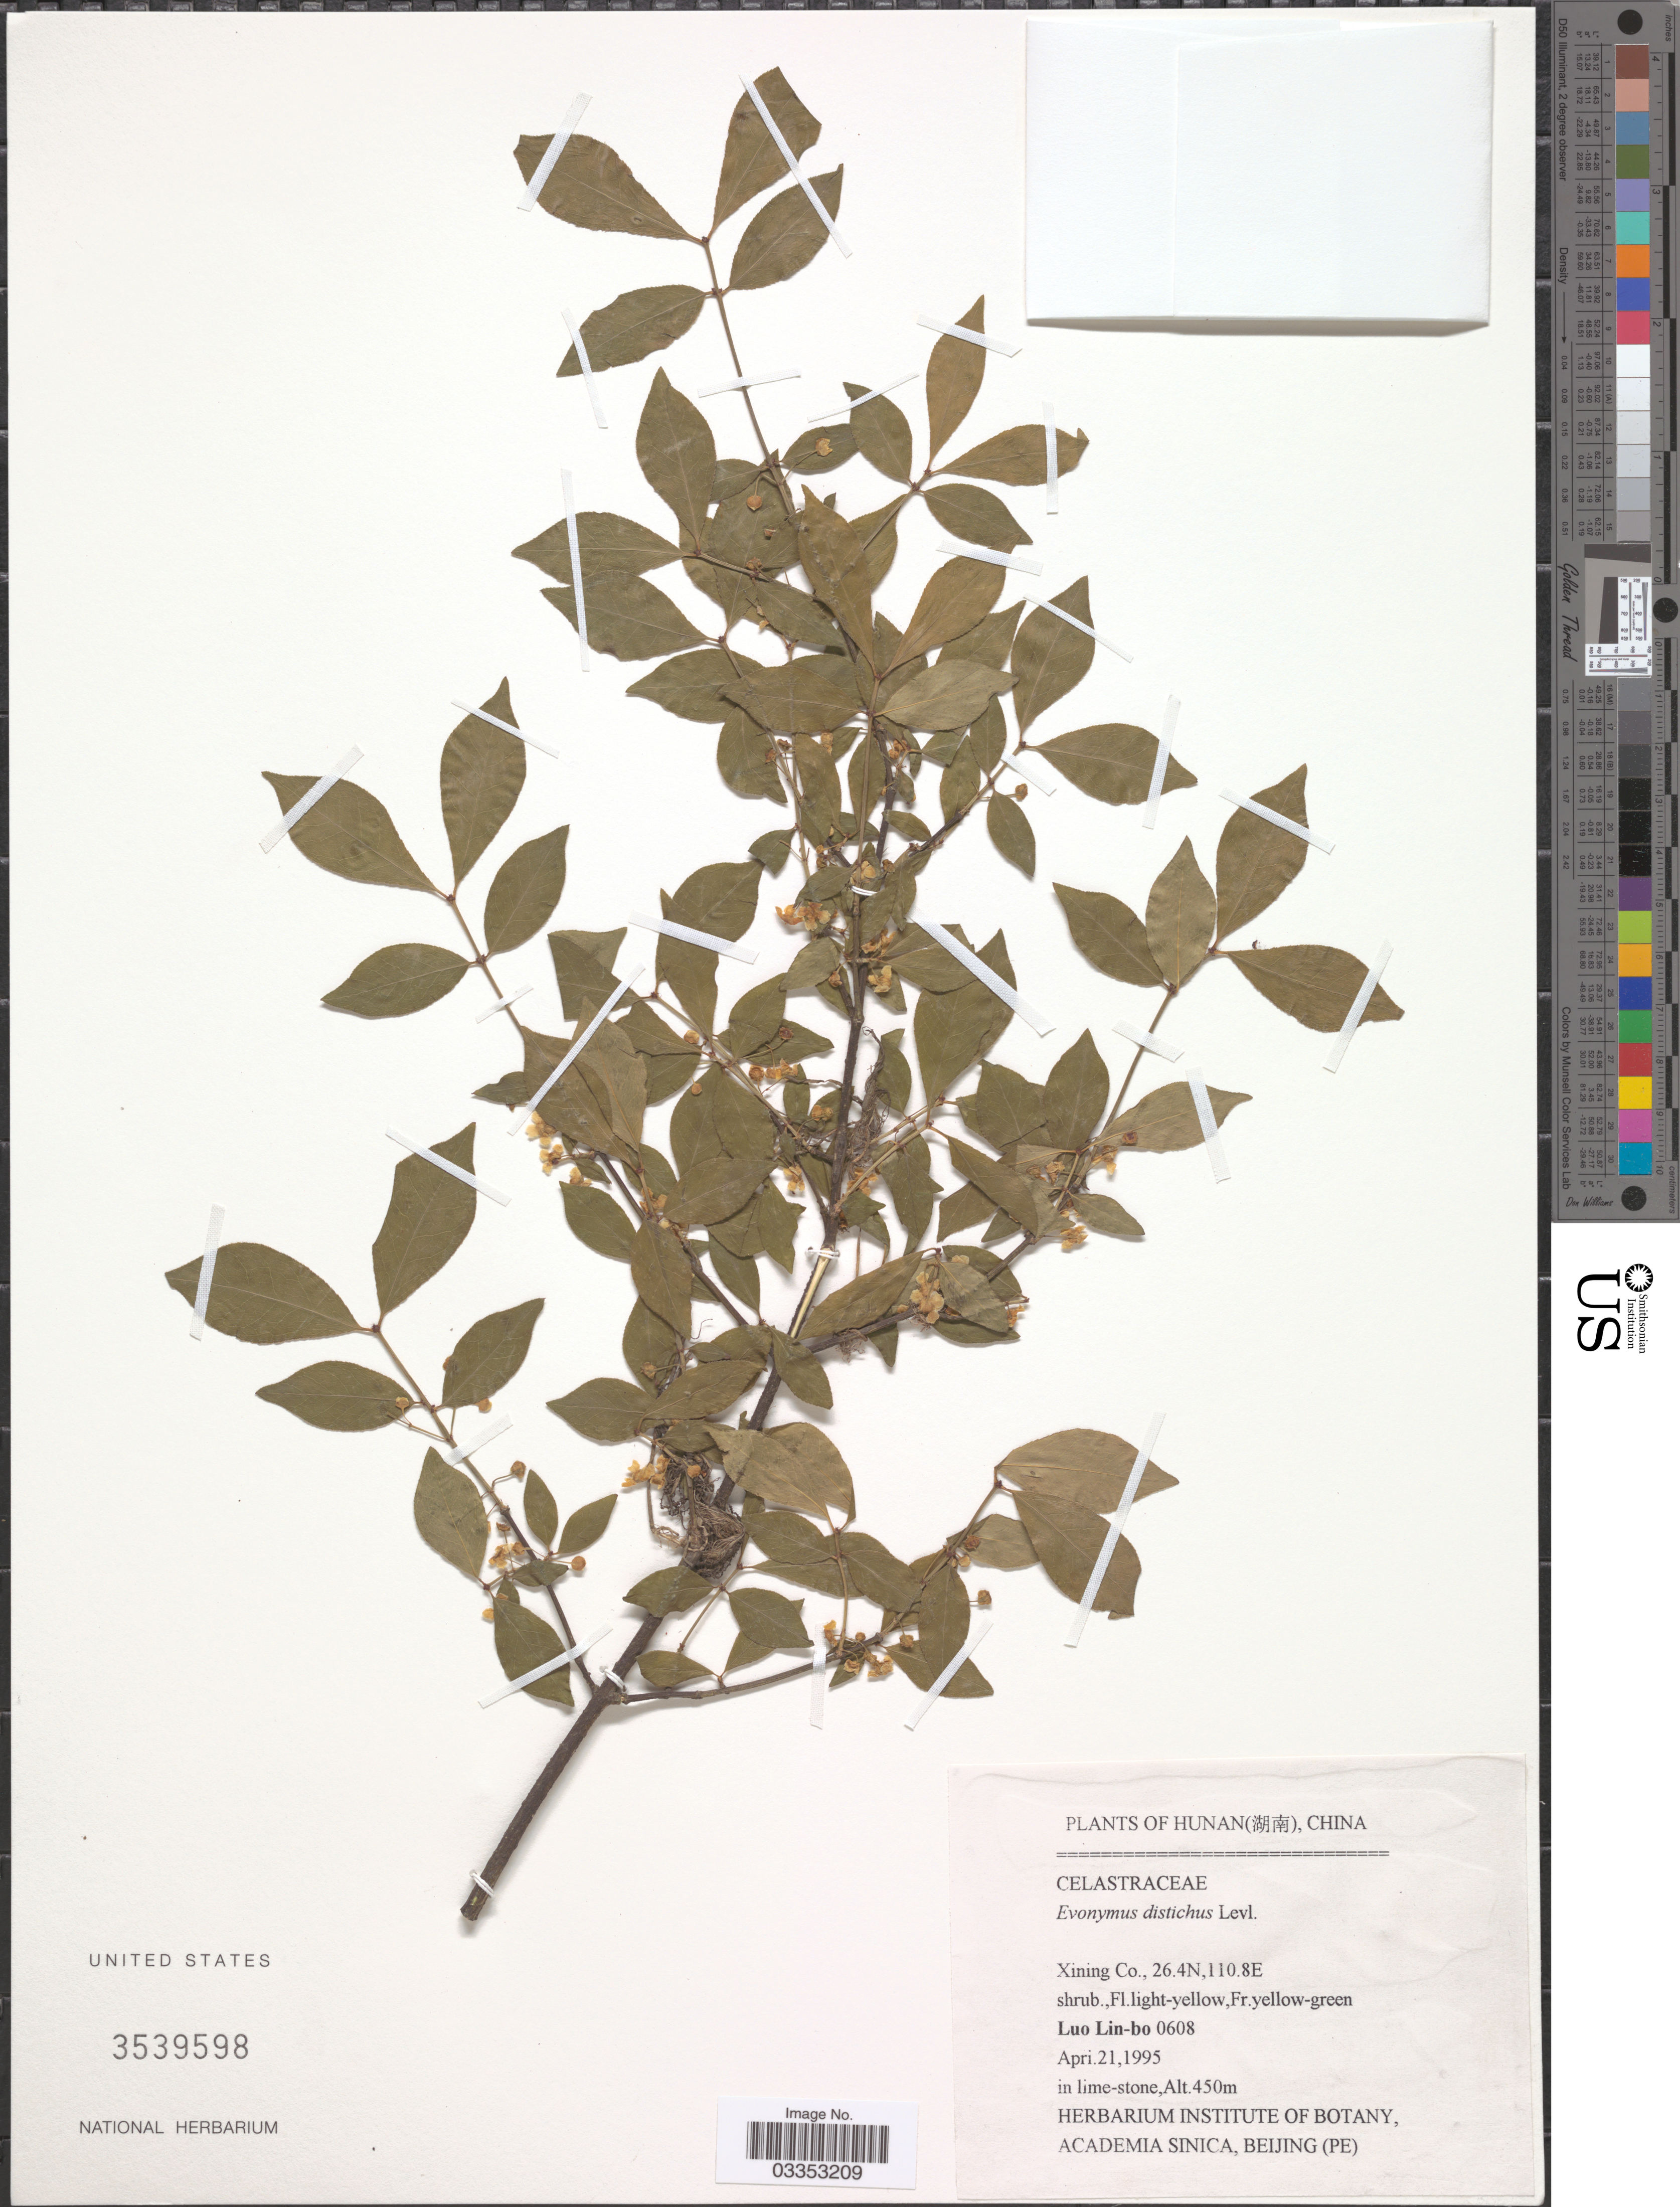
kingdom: Plantae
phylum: Tracheophyta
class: Magnoliopsida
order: Celastrales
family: Celastraceae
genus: Euonymus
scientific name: Euonymus distichus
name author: H. Lév.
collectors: L. Lin-bo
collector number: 0608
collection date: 1995-04-21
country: China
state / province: Hunan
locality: Xining Co.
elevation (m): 450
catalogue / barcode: US 3539598